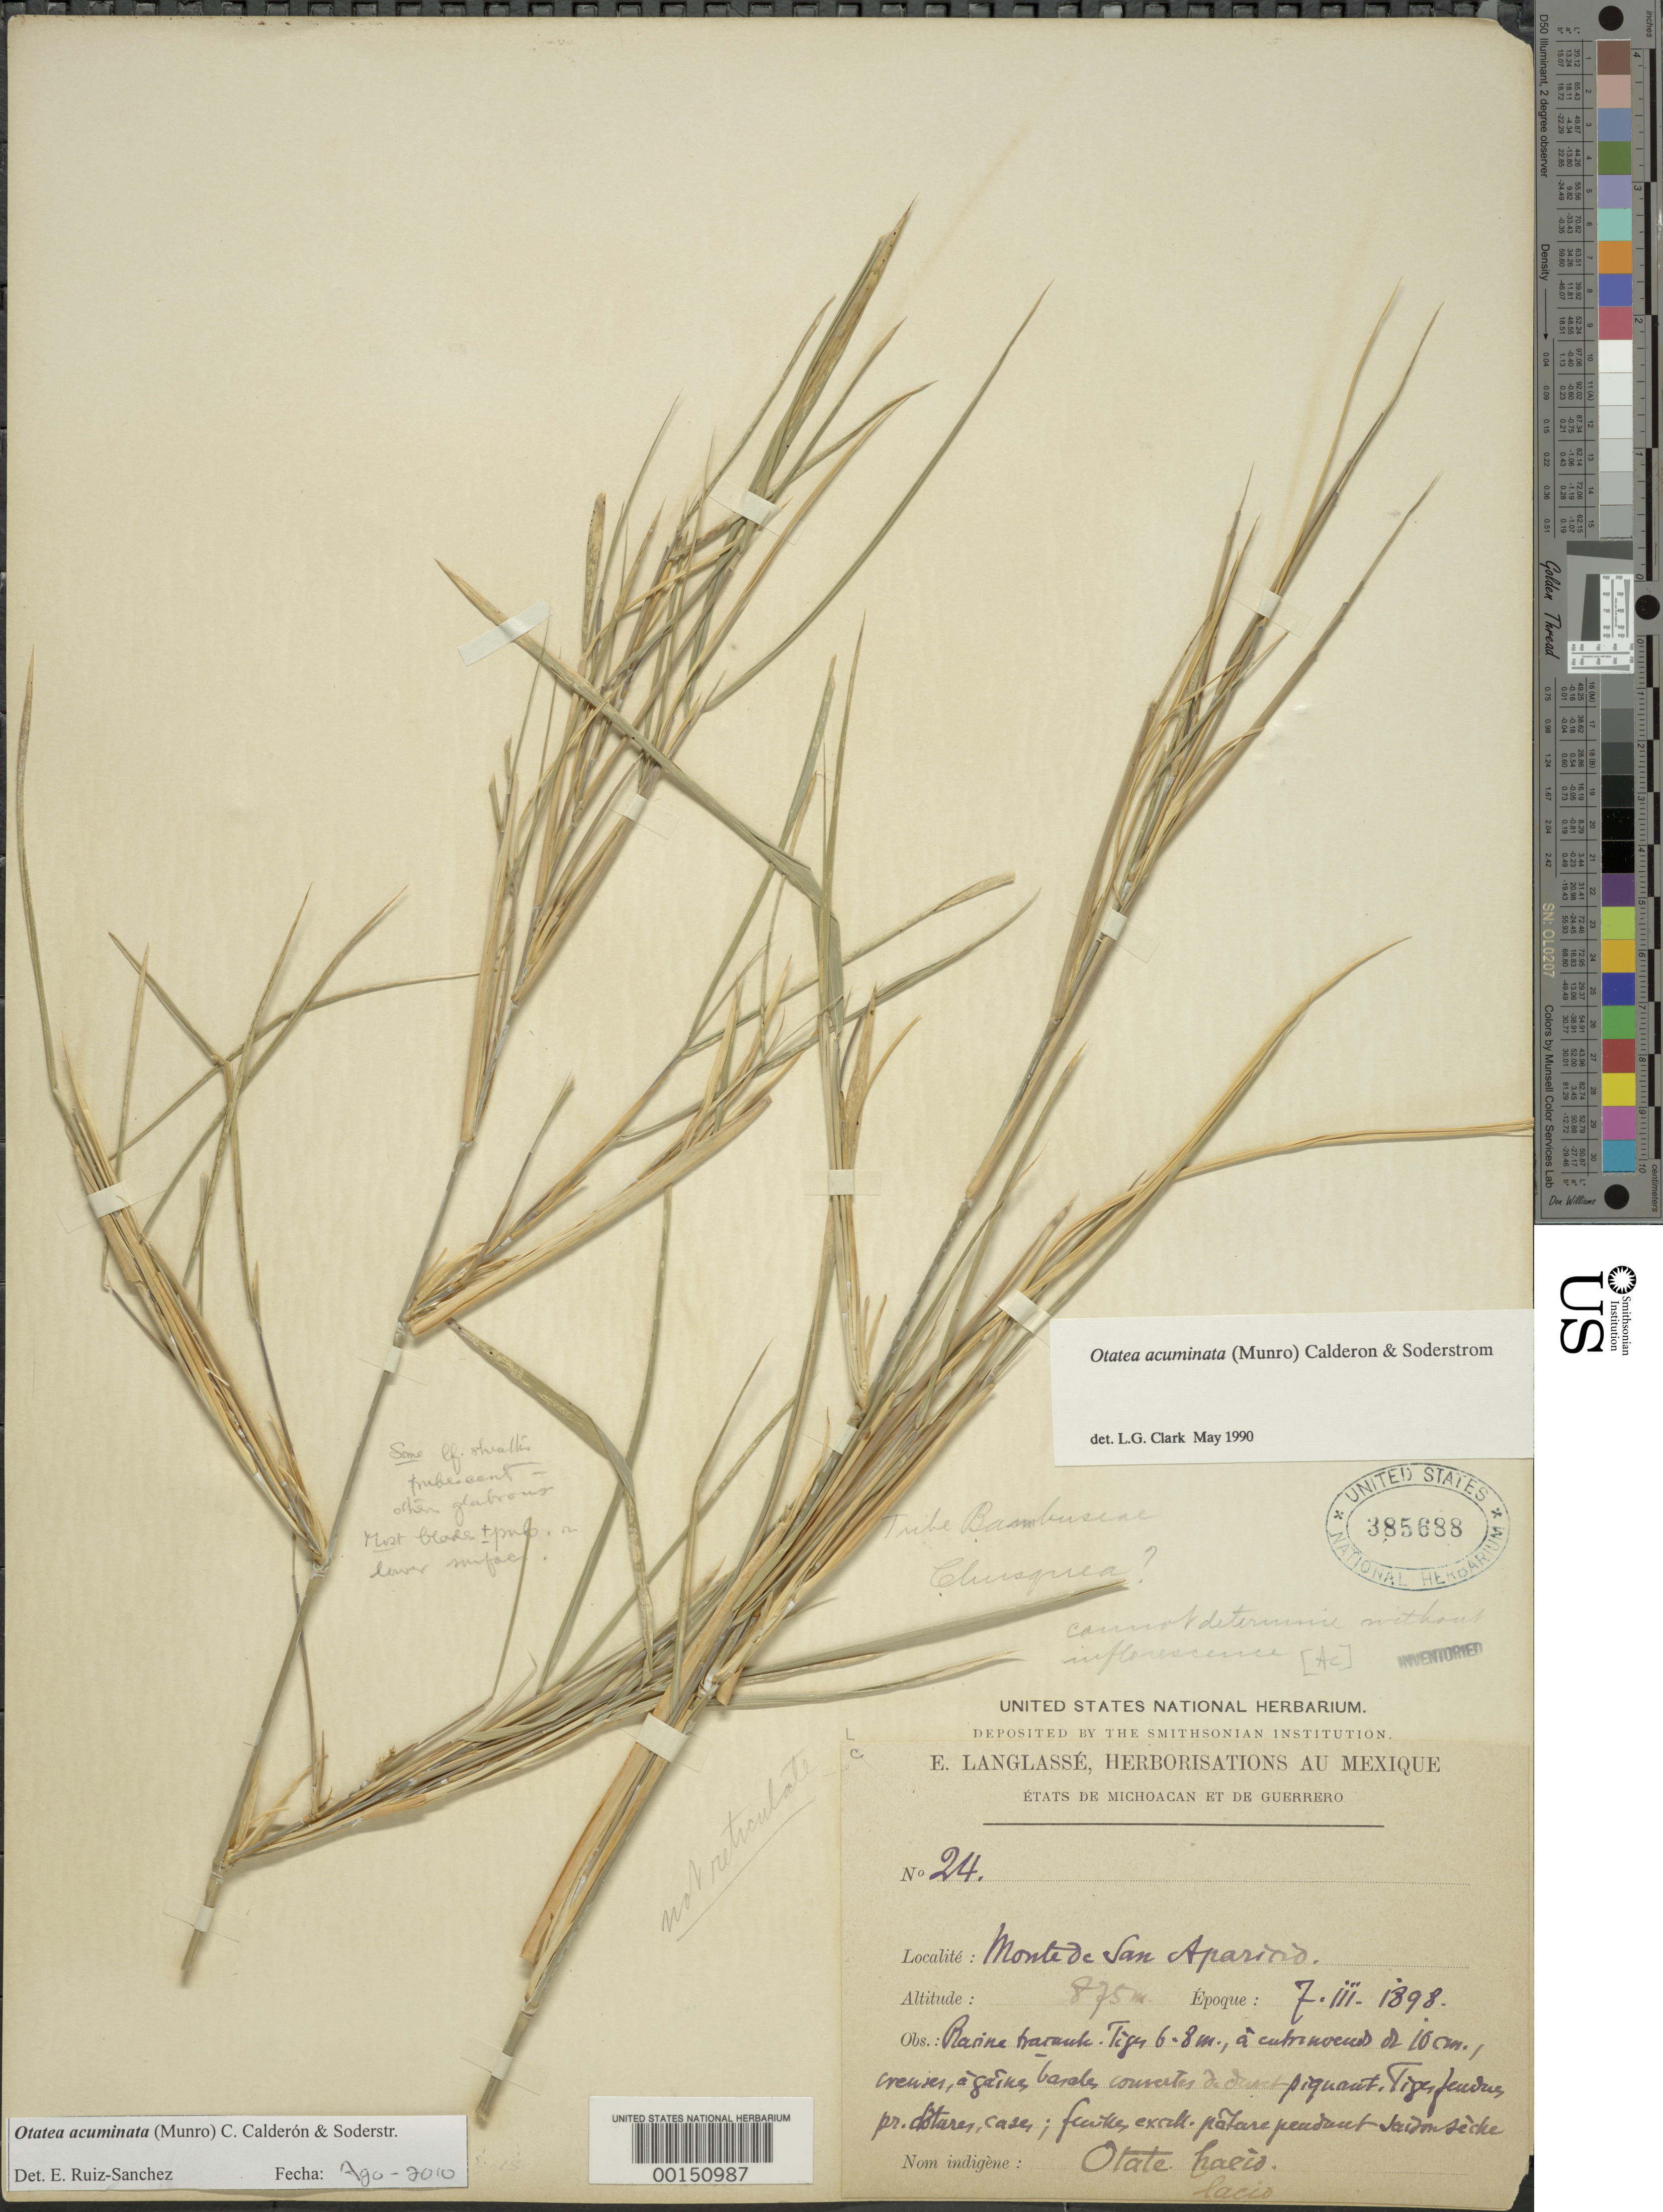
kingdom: Plantae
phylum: Tracheophyta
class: Liliopsida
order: Poales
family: Poaceae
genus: Otatea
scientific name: Otatea acuminata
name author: (Munro) C. E. Calderón & Soderstr.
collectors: E. Langlassé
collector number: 24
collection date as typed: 07 Mar 1898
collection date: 1898-03-07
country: Mexico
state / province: Michoacán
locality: Monte de San Asparino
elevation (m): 875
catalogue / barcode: US 385688